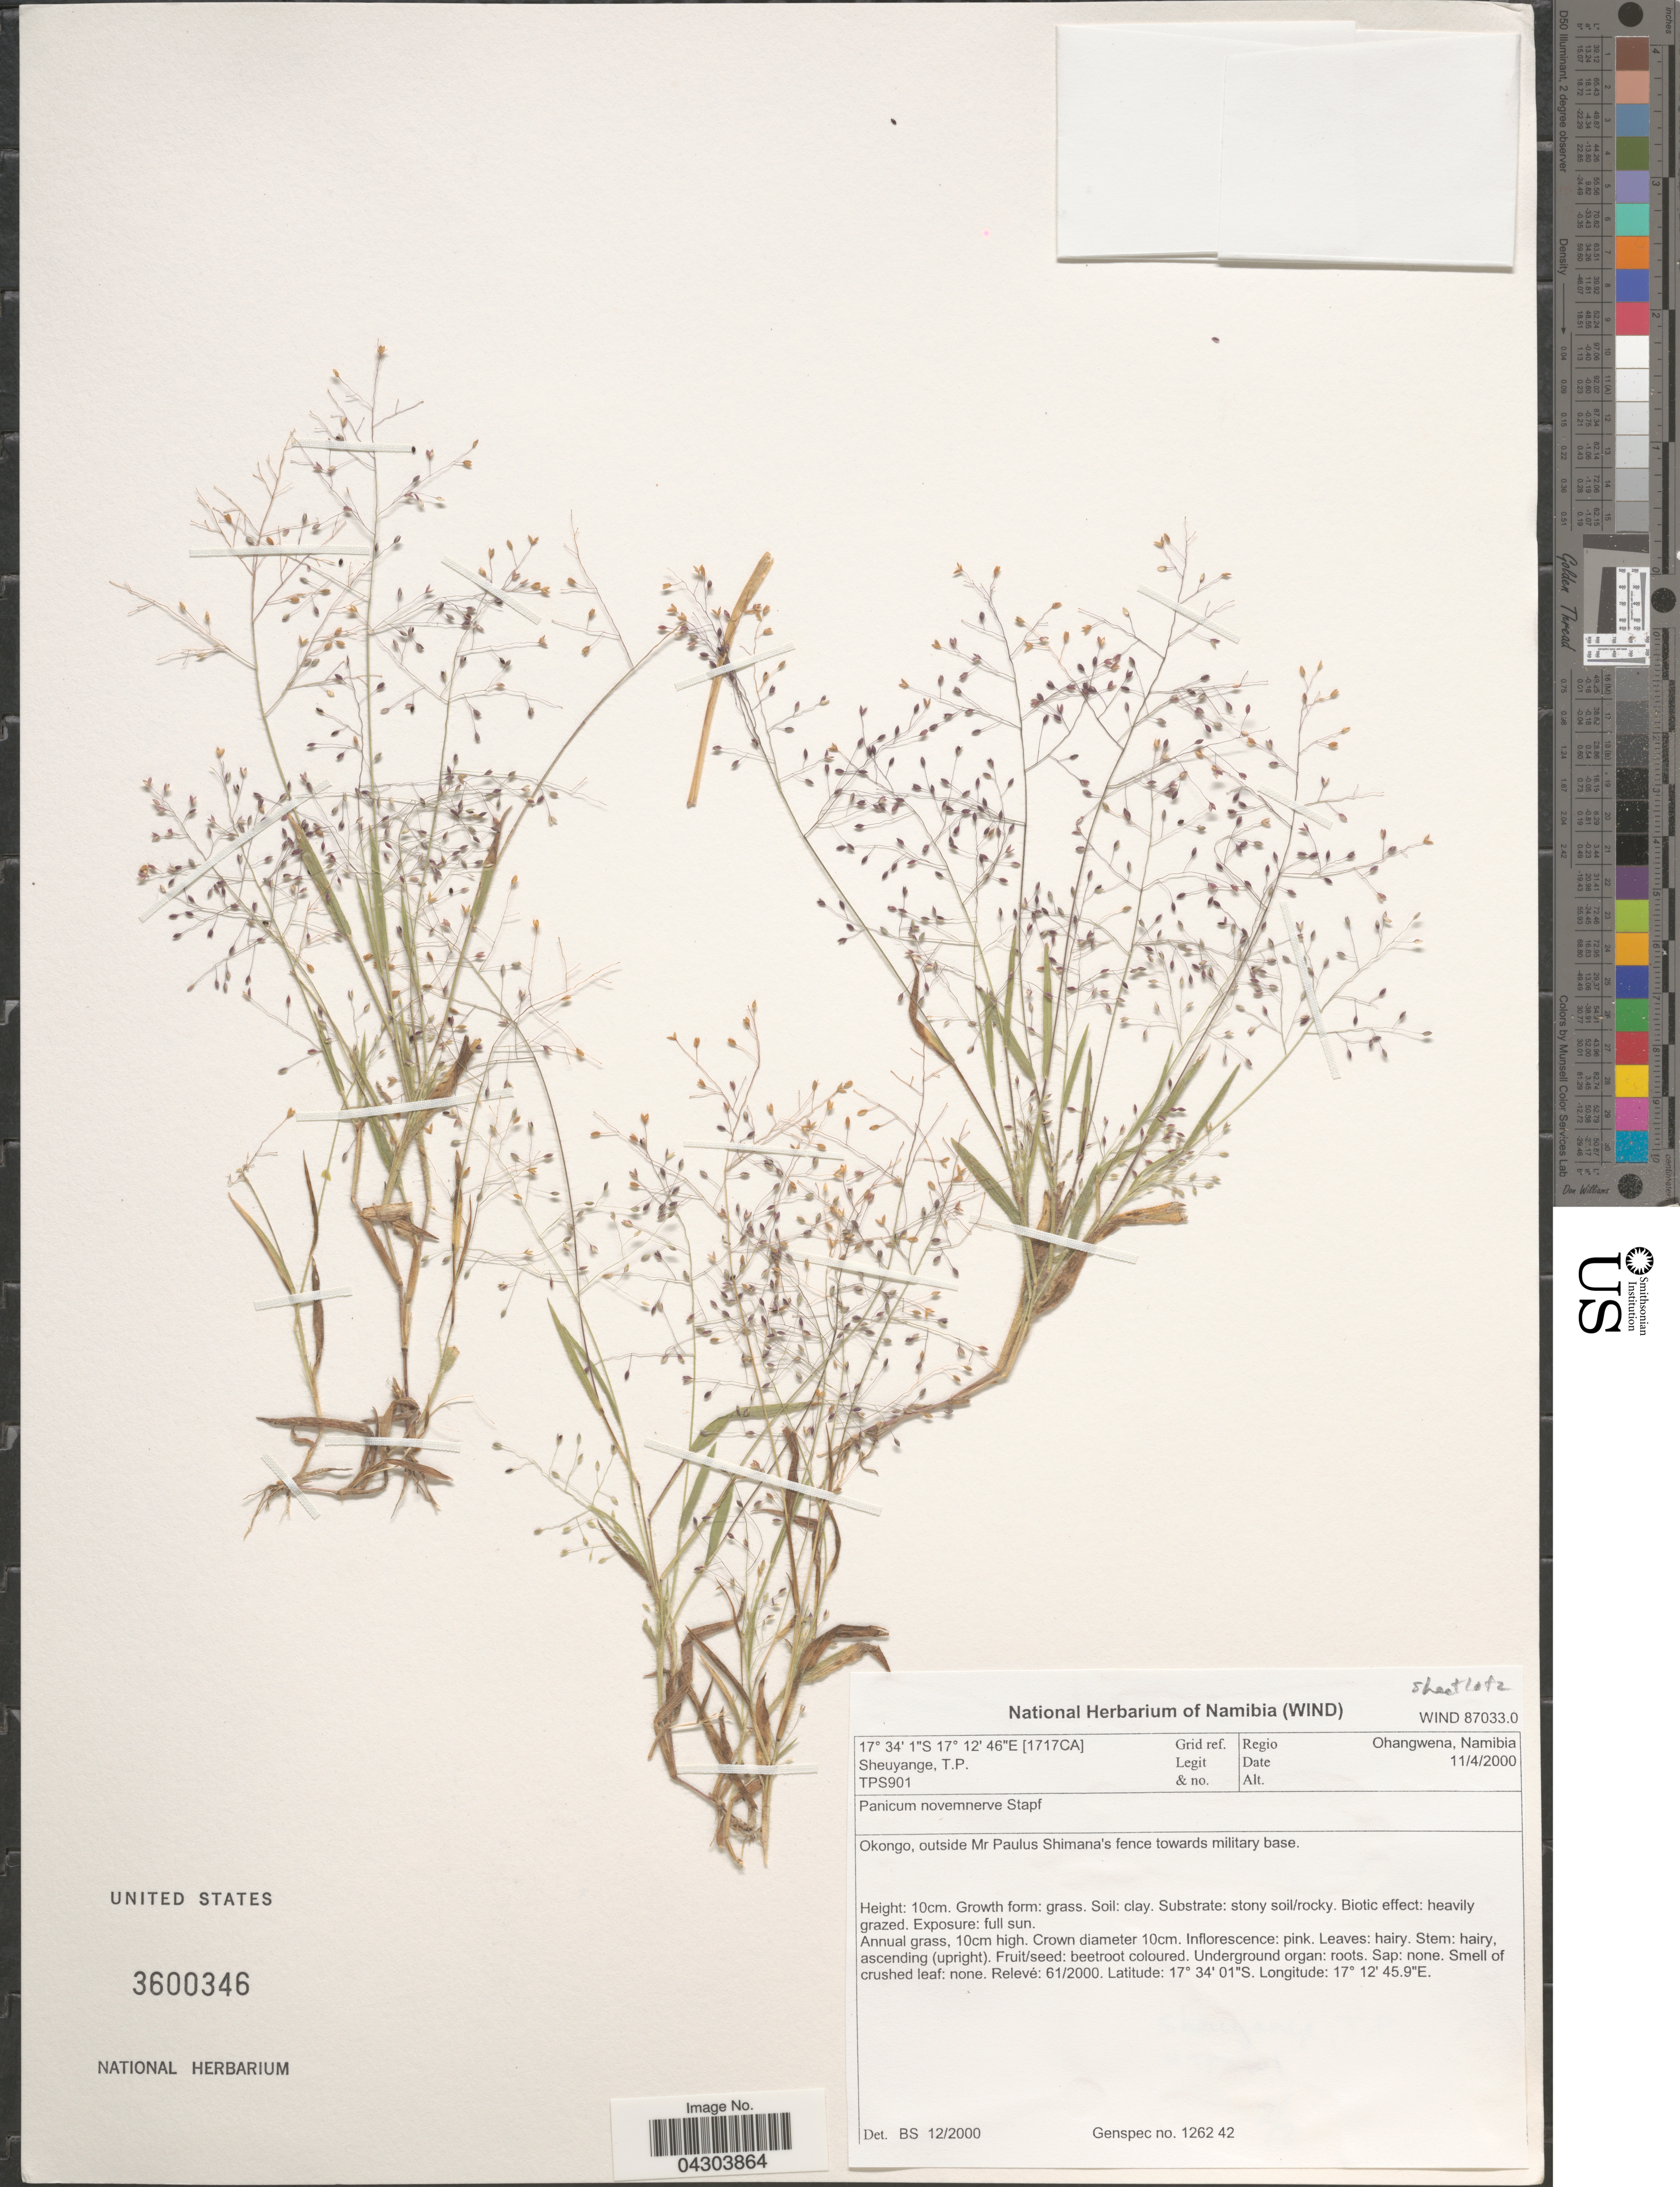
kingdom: Plantae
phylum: Tracheophyta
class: Liliopsida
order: Poales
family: Poaceae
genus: Panicum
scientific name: Panicum novemnerve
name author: Stapf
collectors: T. Sheuyange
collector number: TPS901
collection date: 2000-04-11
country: Namibia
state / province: Ohangwena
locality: Grid ref. [1717CA]. Regio Ohangwena, Namibia. Okongo, outside Mr Paulus Shimana's fence towards military base.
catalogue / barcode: US 3600346